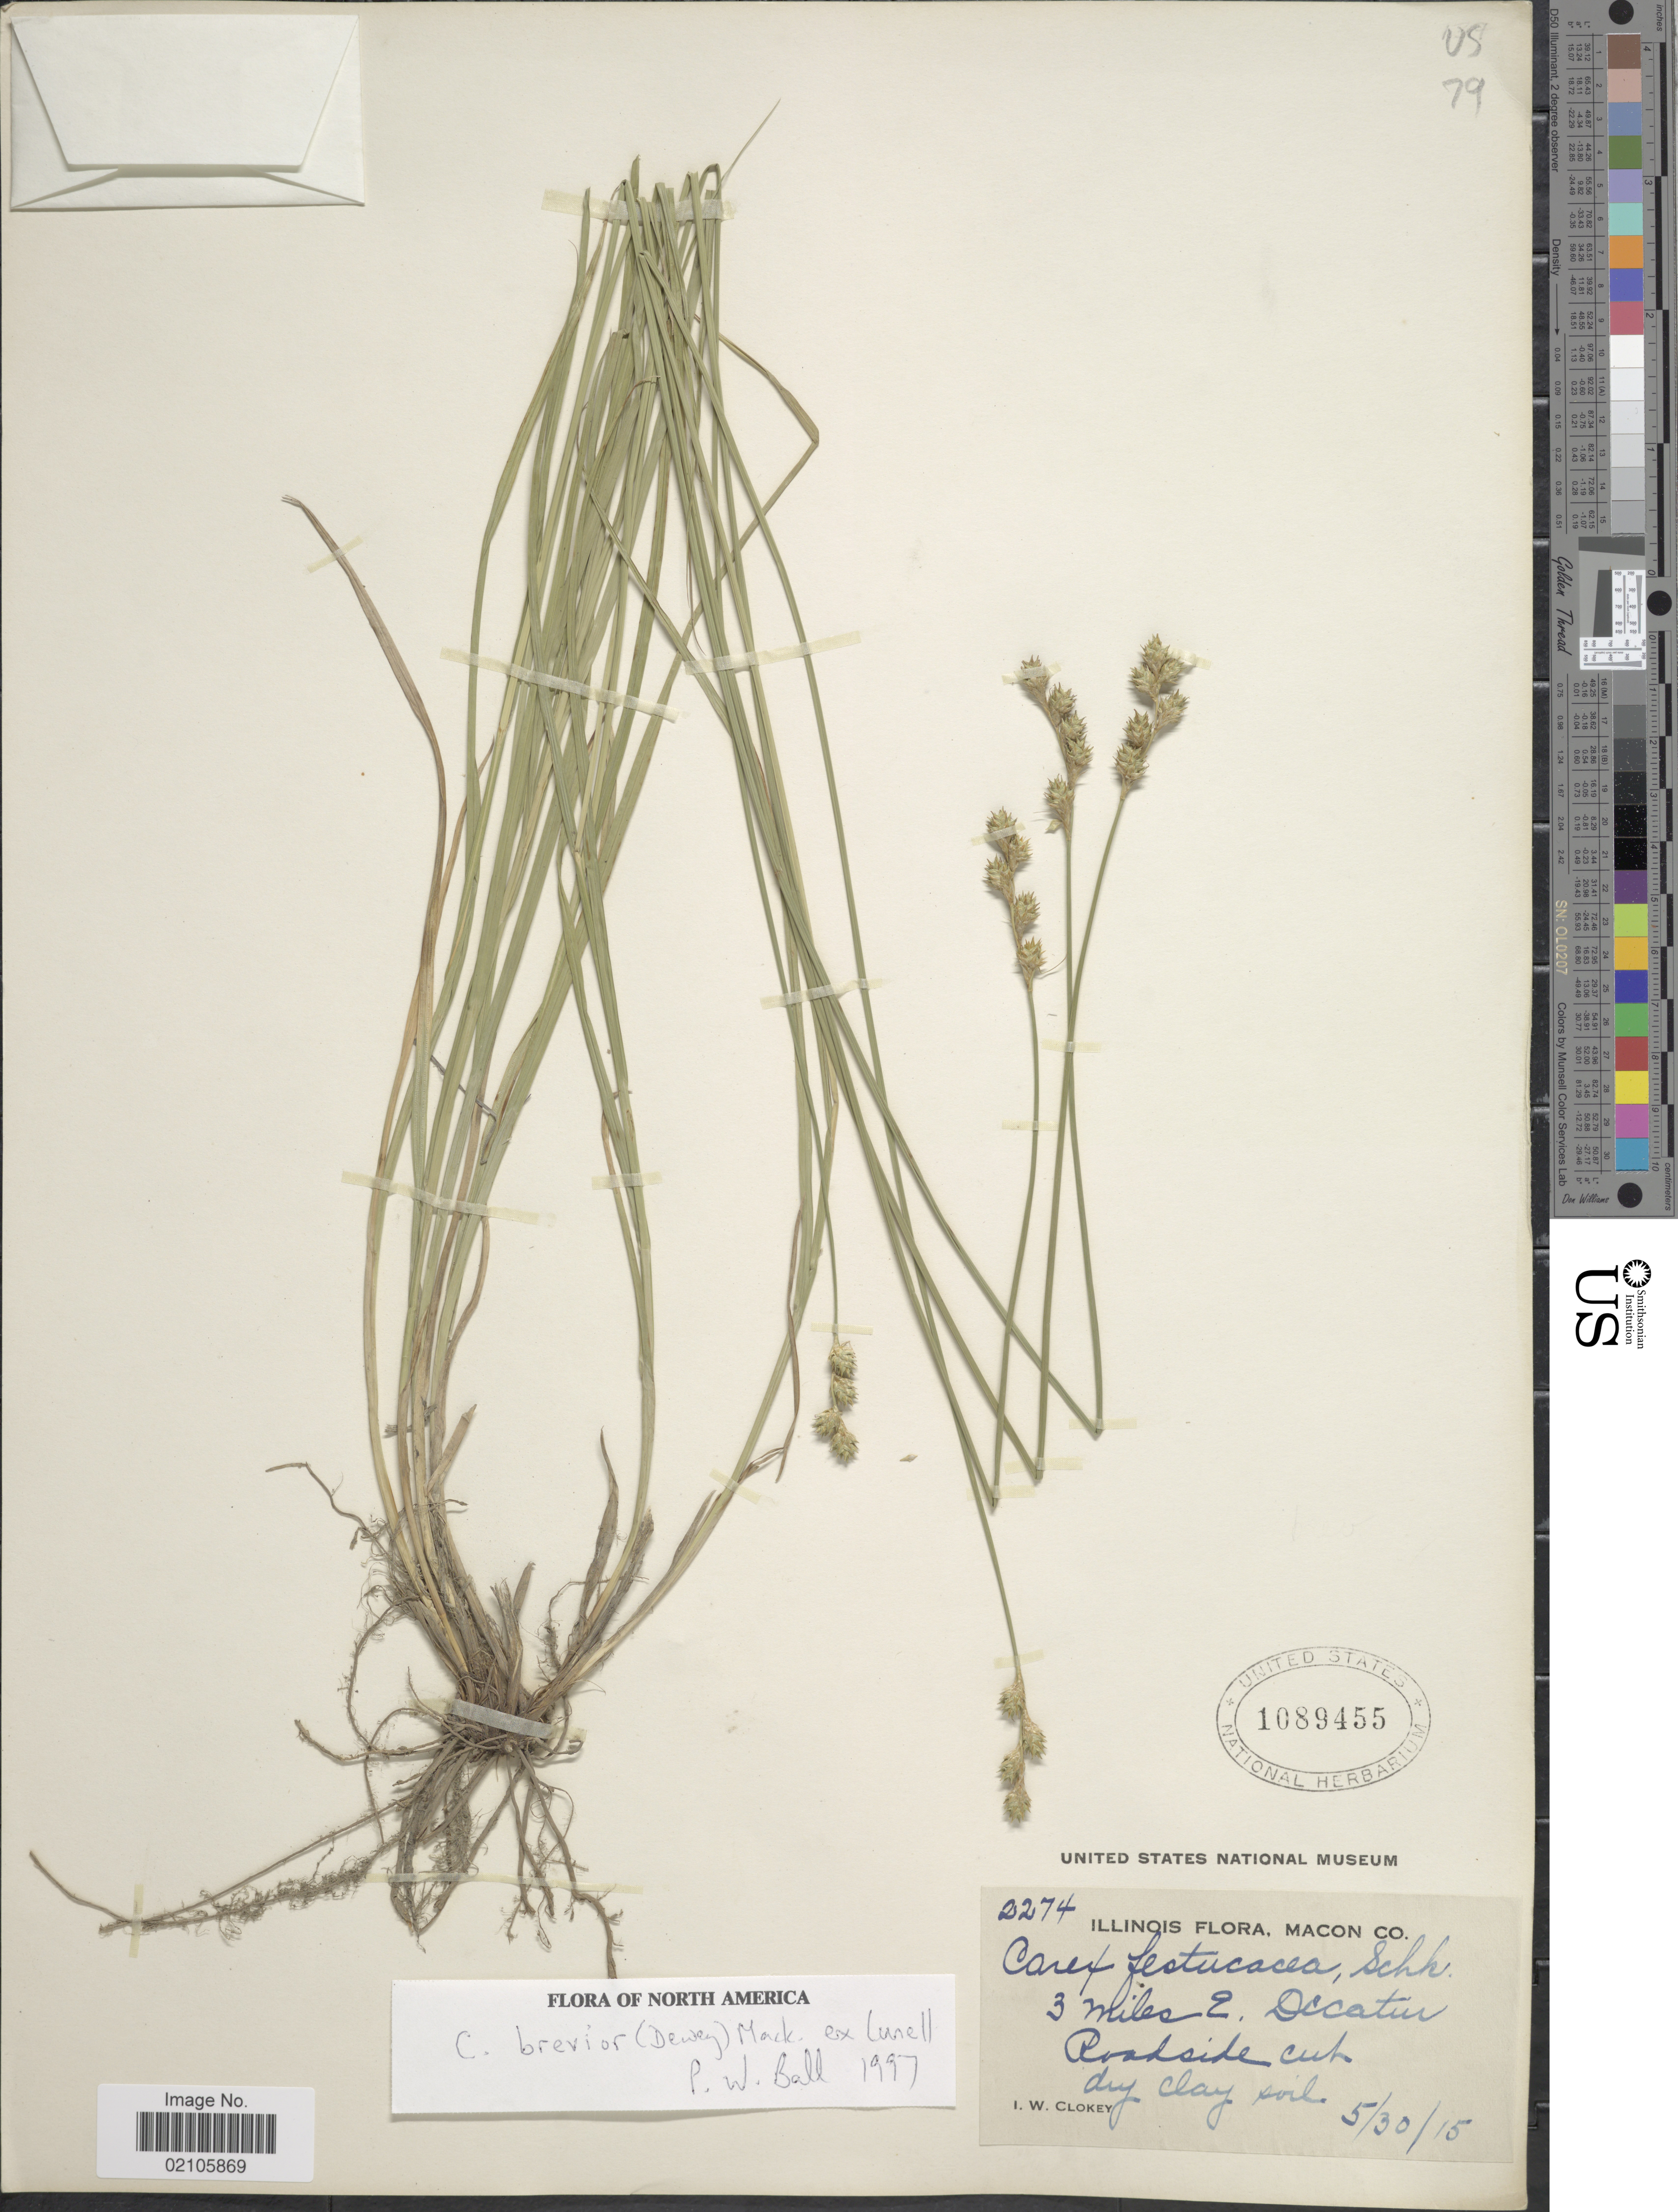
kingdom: Plantae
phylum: Tracheophyta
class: Liliopsida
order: Poales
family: Cyperaceae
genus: Carex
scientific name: Carex brevior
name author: (Dewey) Mack. ex Lunell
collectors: I. W. Clokey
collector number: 2274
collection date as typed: Transcribed d/m/y: 30/5/15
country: United States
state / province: Illinois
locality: Macon Co. 3 miles E. Decatur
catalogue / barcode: US 1089455